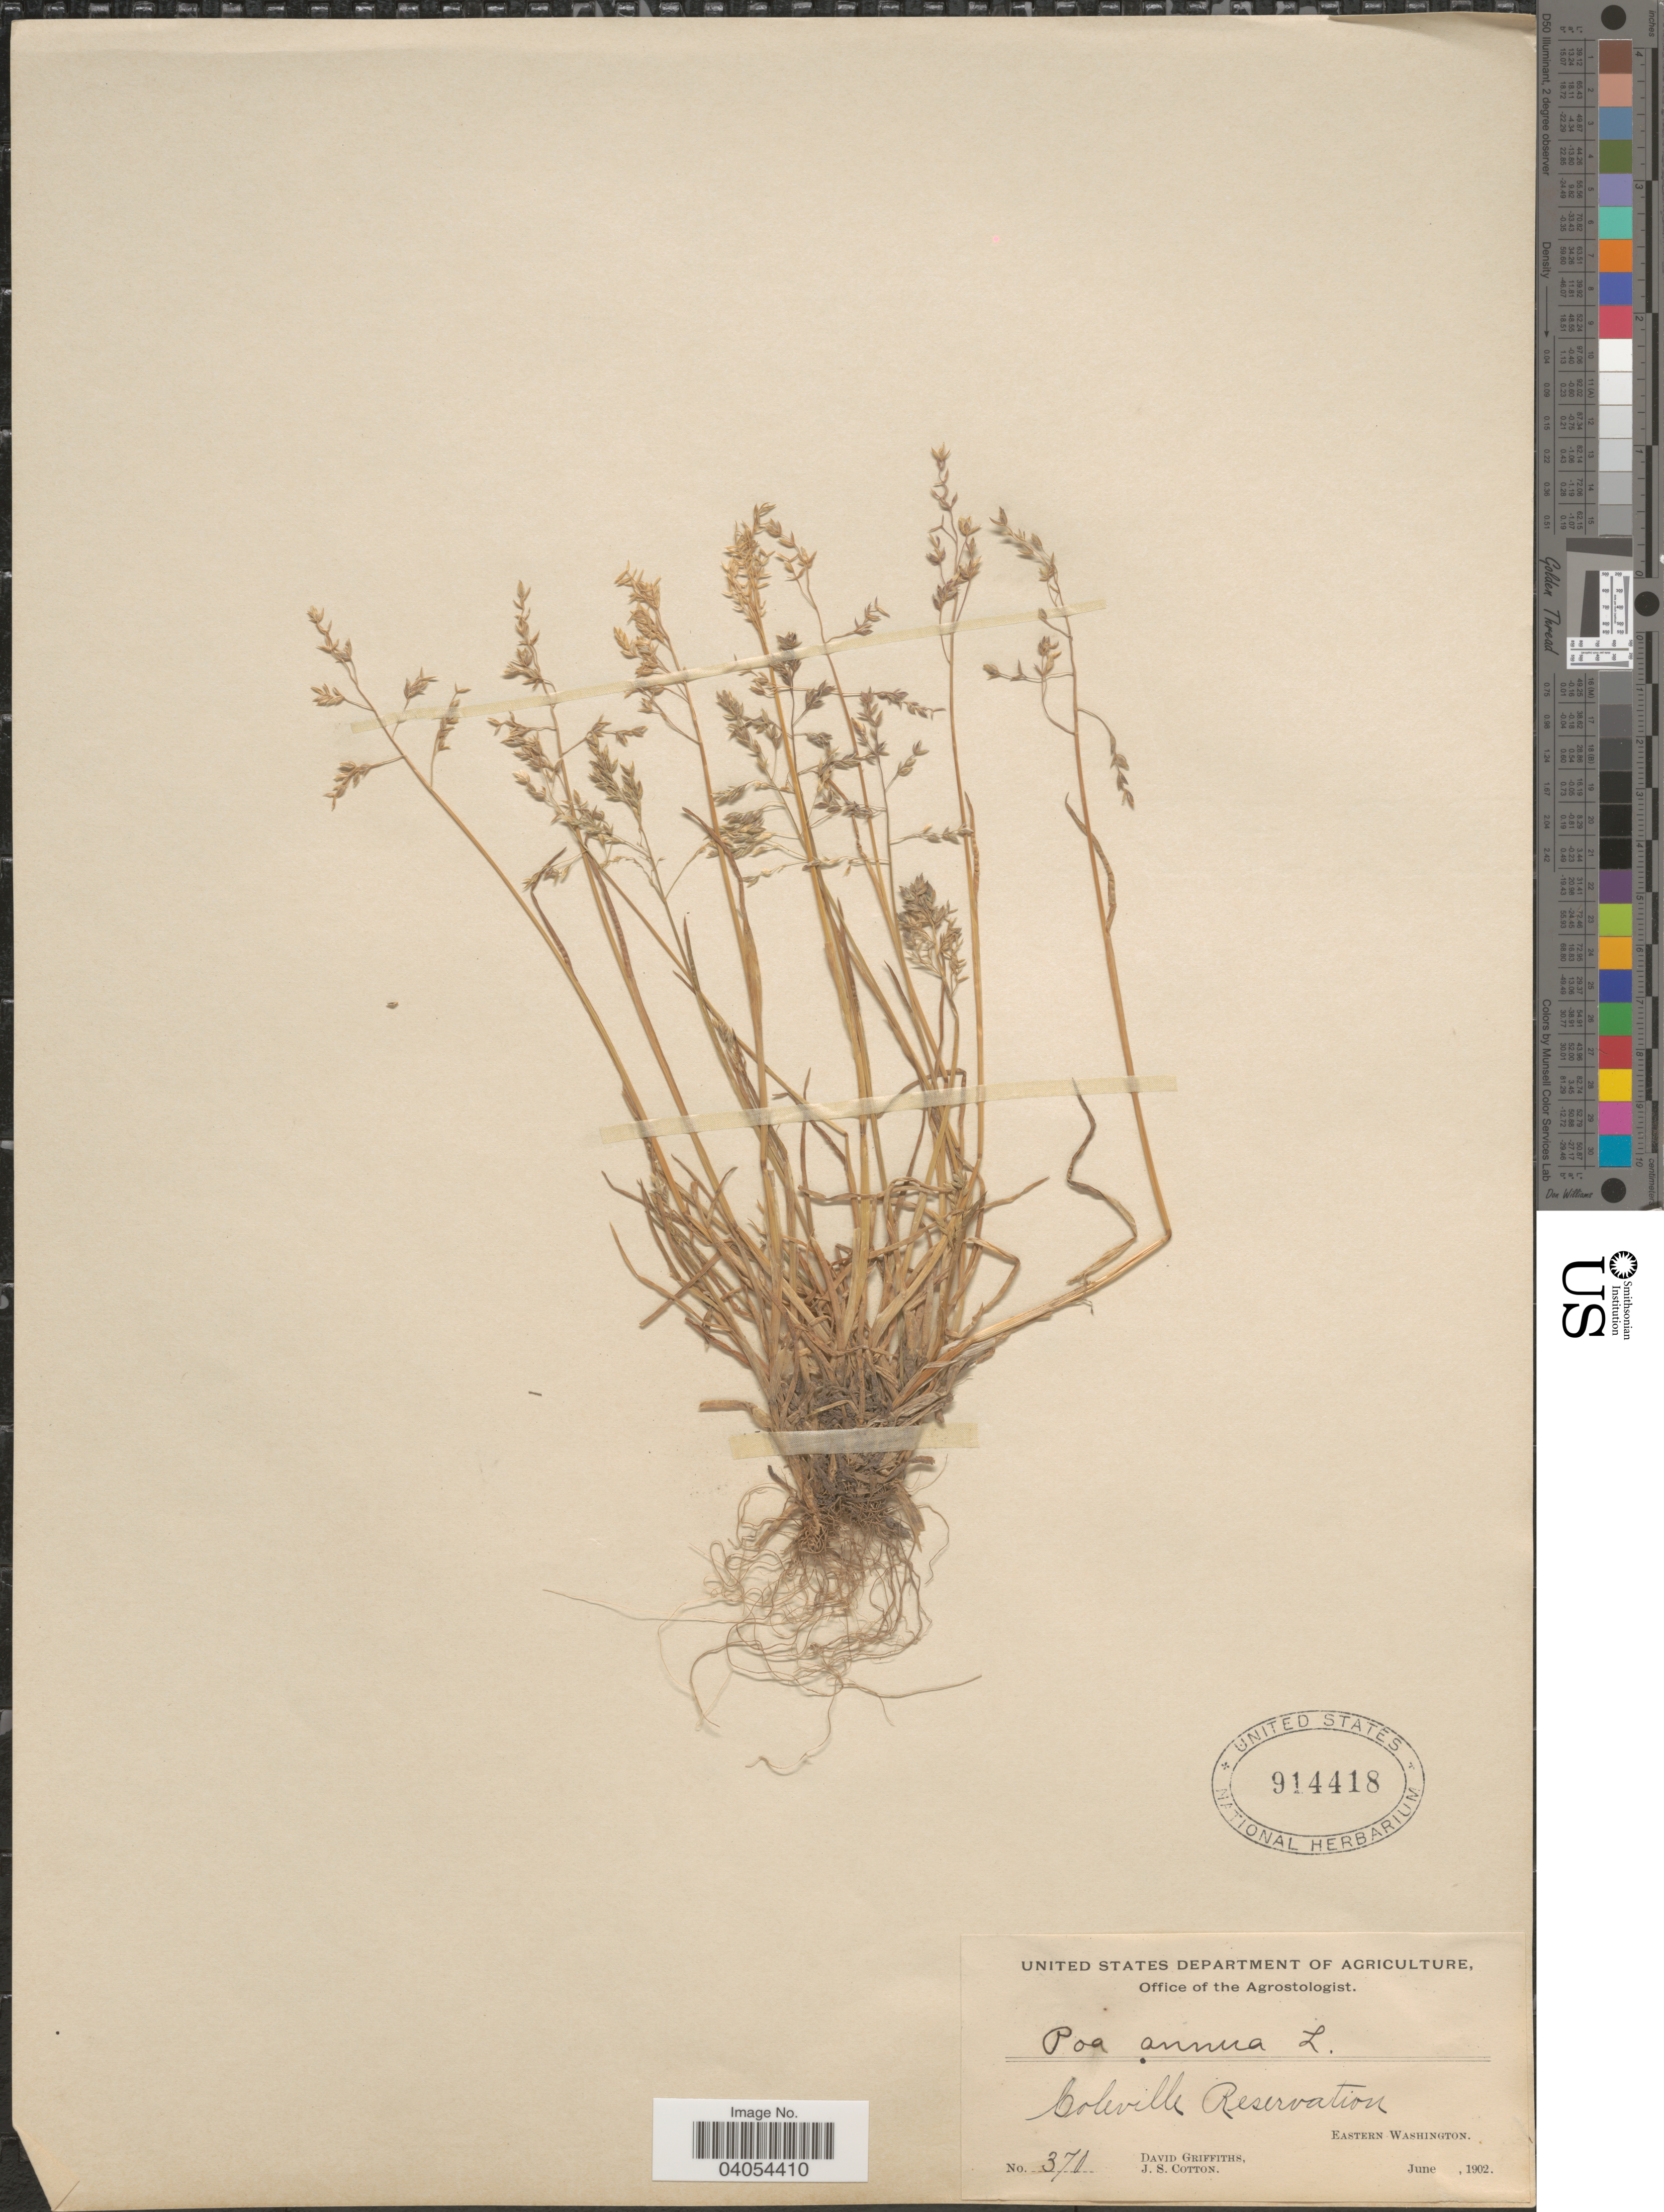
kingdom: Plantae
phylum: Tracheophyta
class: Liliopsida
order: Poales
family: Poaceae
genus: Poa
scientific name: Poa annua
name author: L.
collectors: D. Griffiths & J. S. Cotton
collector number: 370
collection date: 1902-06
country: United States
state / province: Washington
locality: Coleville Reservation. Eastern Washington.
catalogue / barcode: US 914418